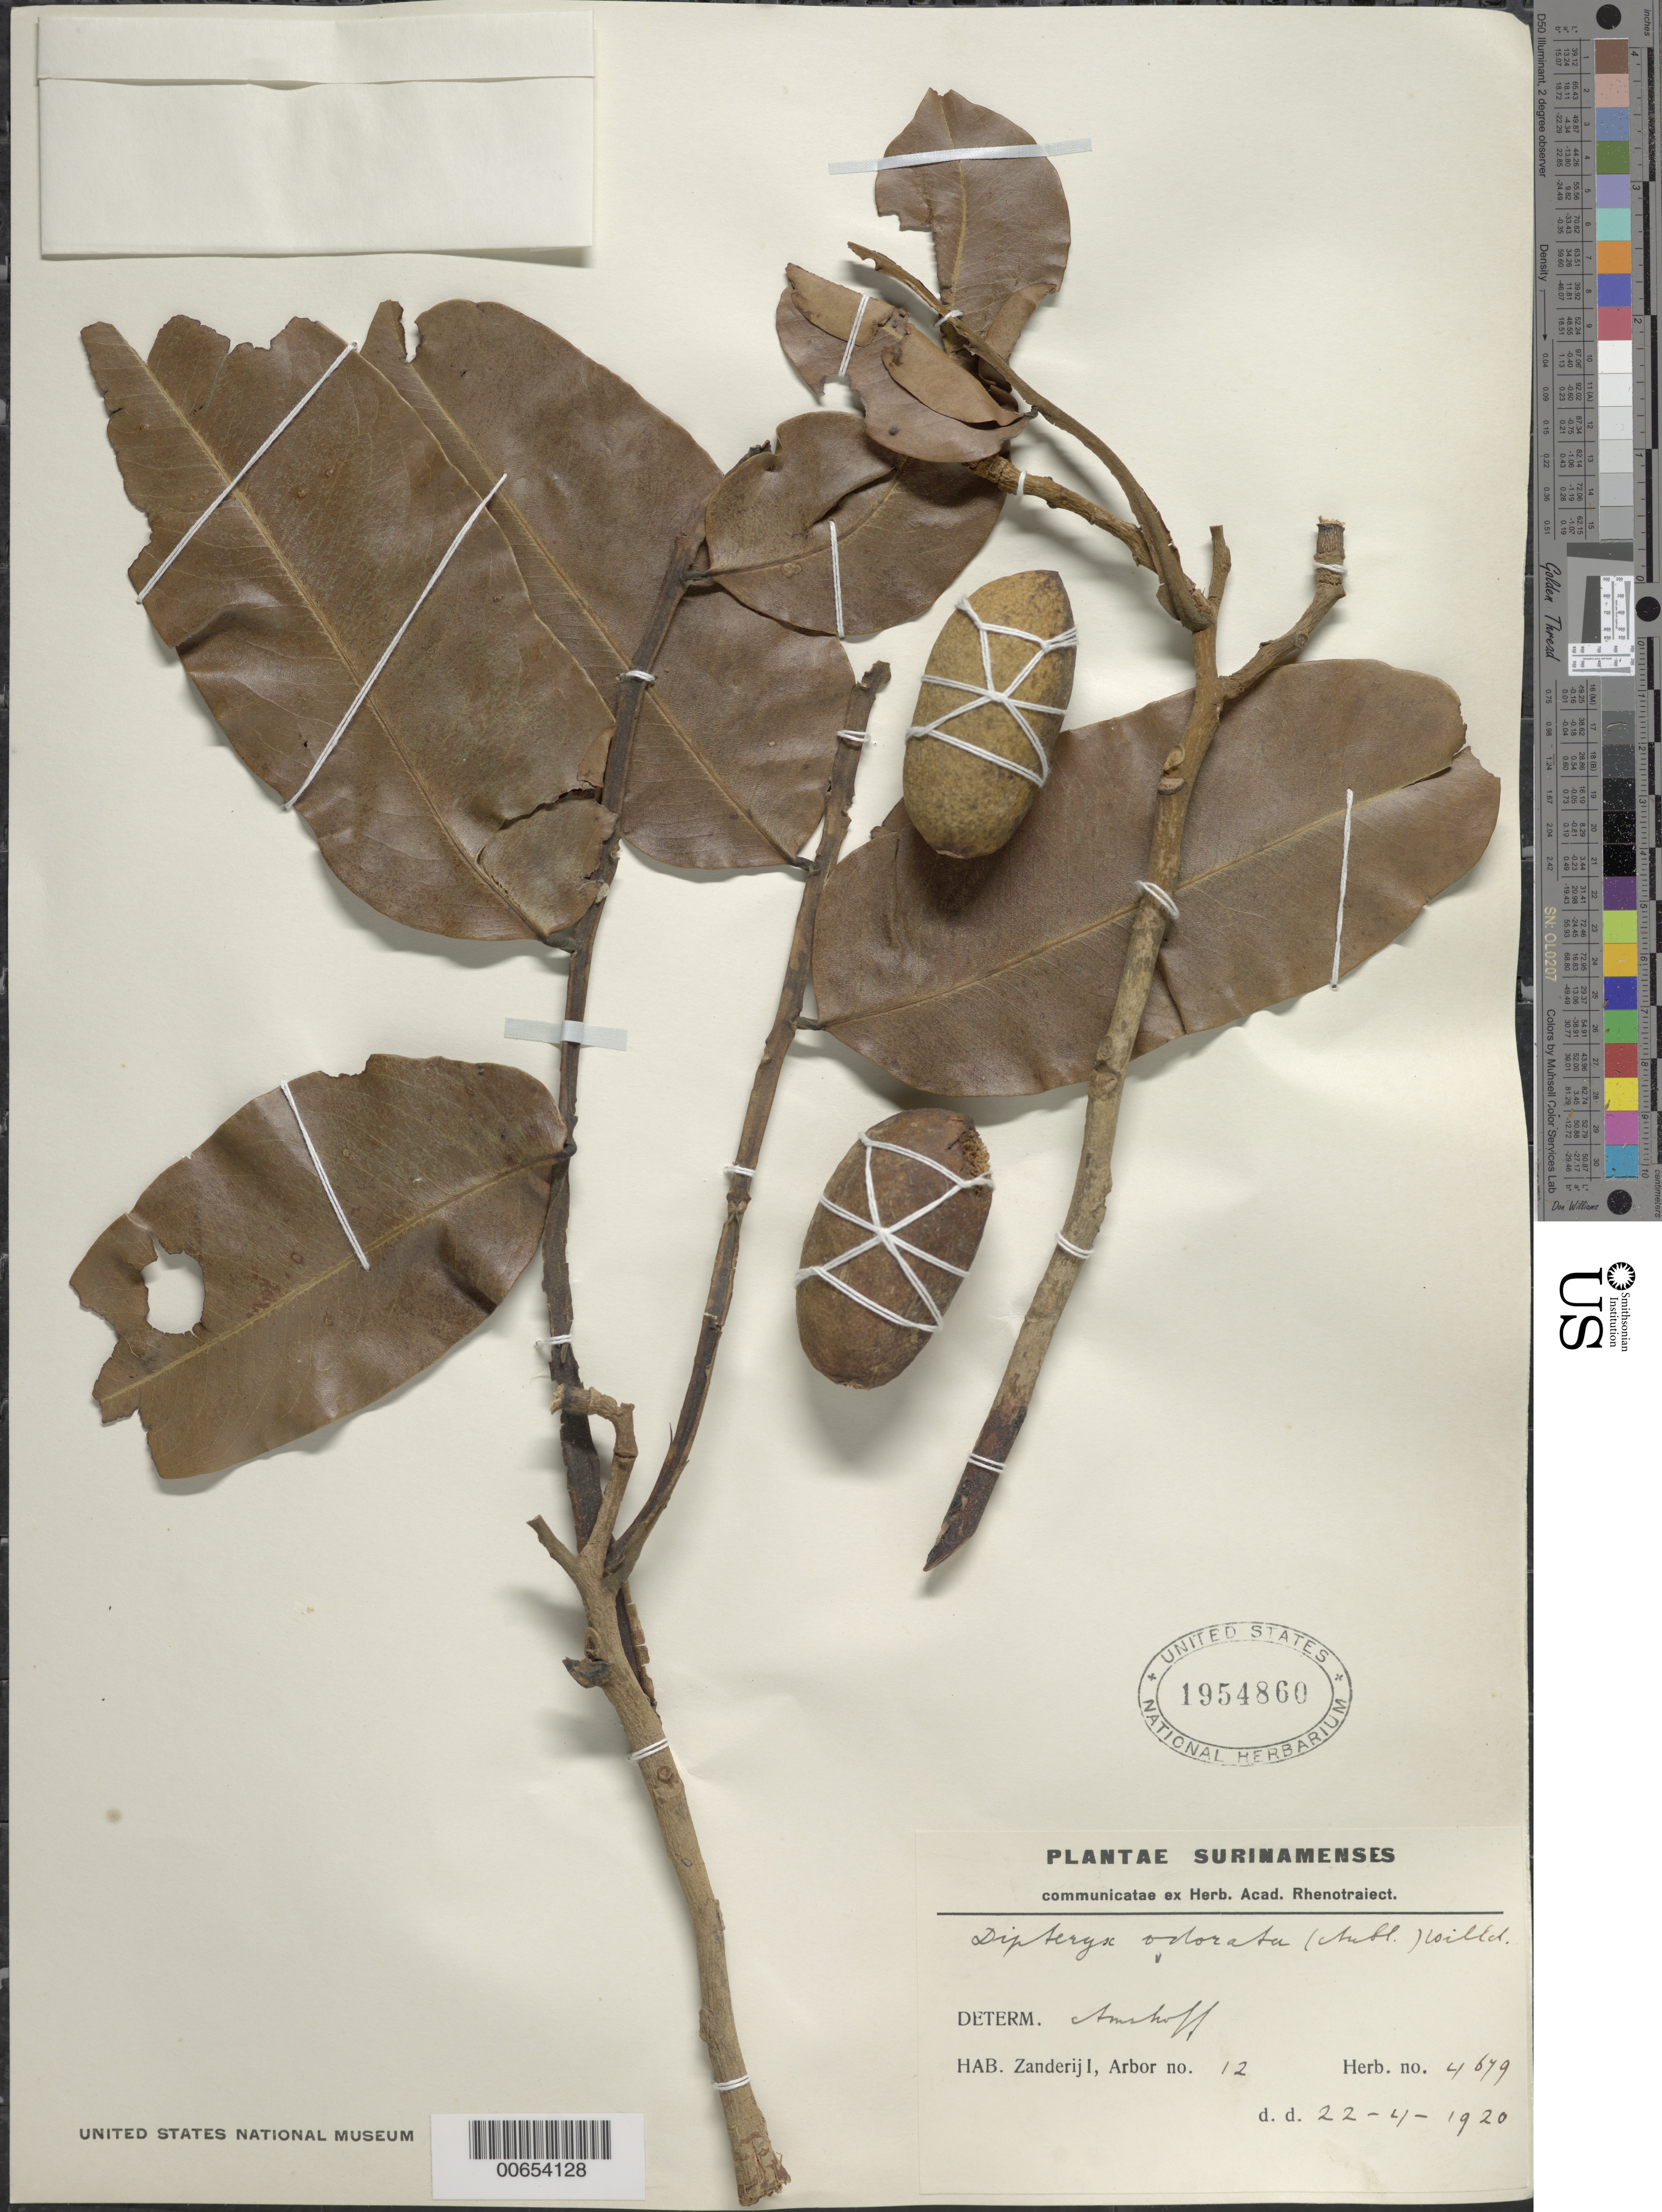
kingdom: Plantae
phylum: Tracheophyta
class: Magnoliopsida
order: Fabales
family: Fabaceae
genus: Dipteryx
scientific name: Dipteryx odorata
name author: (Aubl.) Willd.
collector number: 4679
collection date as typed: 22-Apr-20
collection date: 1920-04-22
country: Suriname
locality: Zanderij I., Forest Reserve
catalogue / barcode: US 1954860